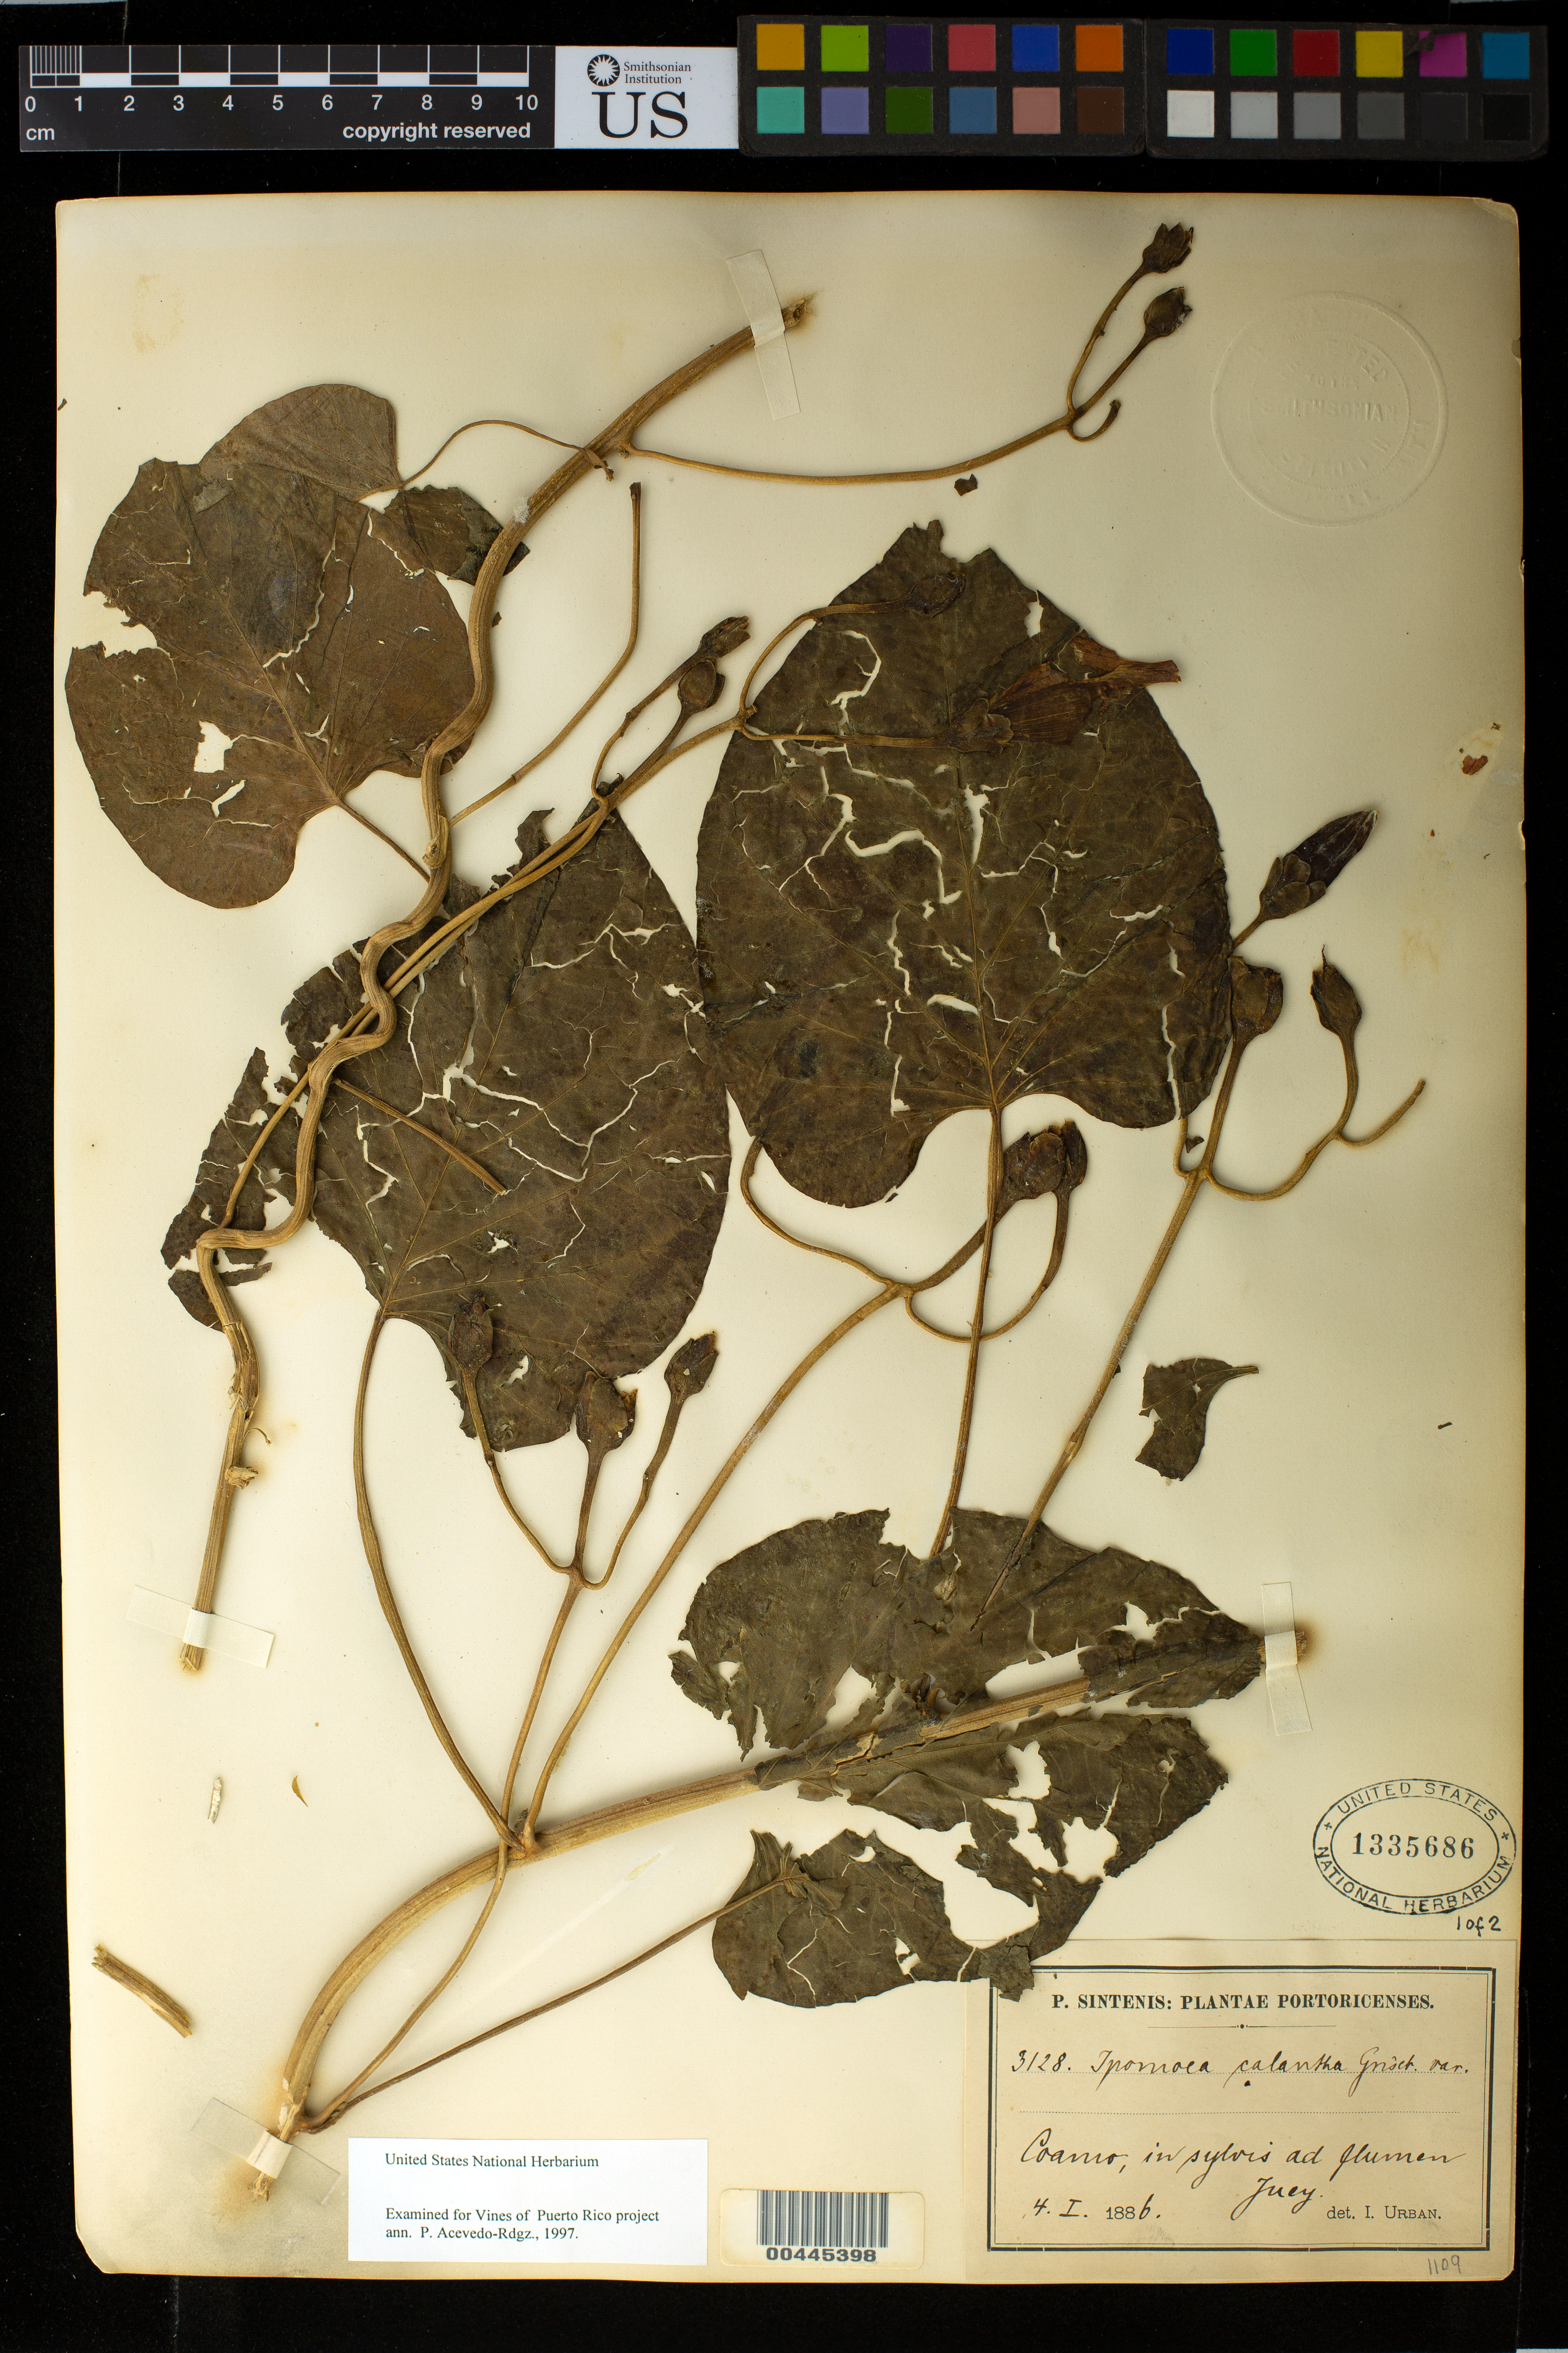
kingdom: Plantae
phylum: Tracheophyta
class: Magnoliopsida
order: Solanales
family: Convolvulaceae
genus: Ipomoea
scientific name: Ipomoea calantha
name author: Griseb.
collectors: P. Sintenis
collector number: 3128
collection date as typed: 04 Jan 1886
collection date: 1886-01-04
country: Puerto Rico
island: Greater Antilles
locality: Coamo. In sylvis ad flumen Juey.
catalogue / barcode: US 1335686